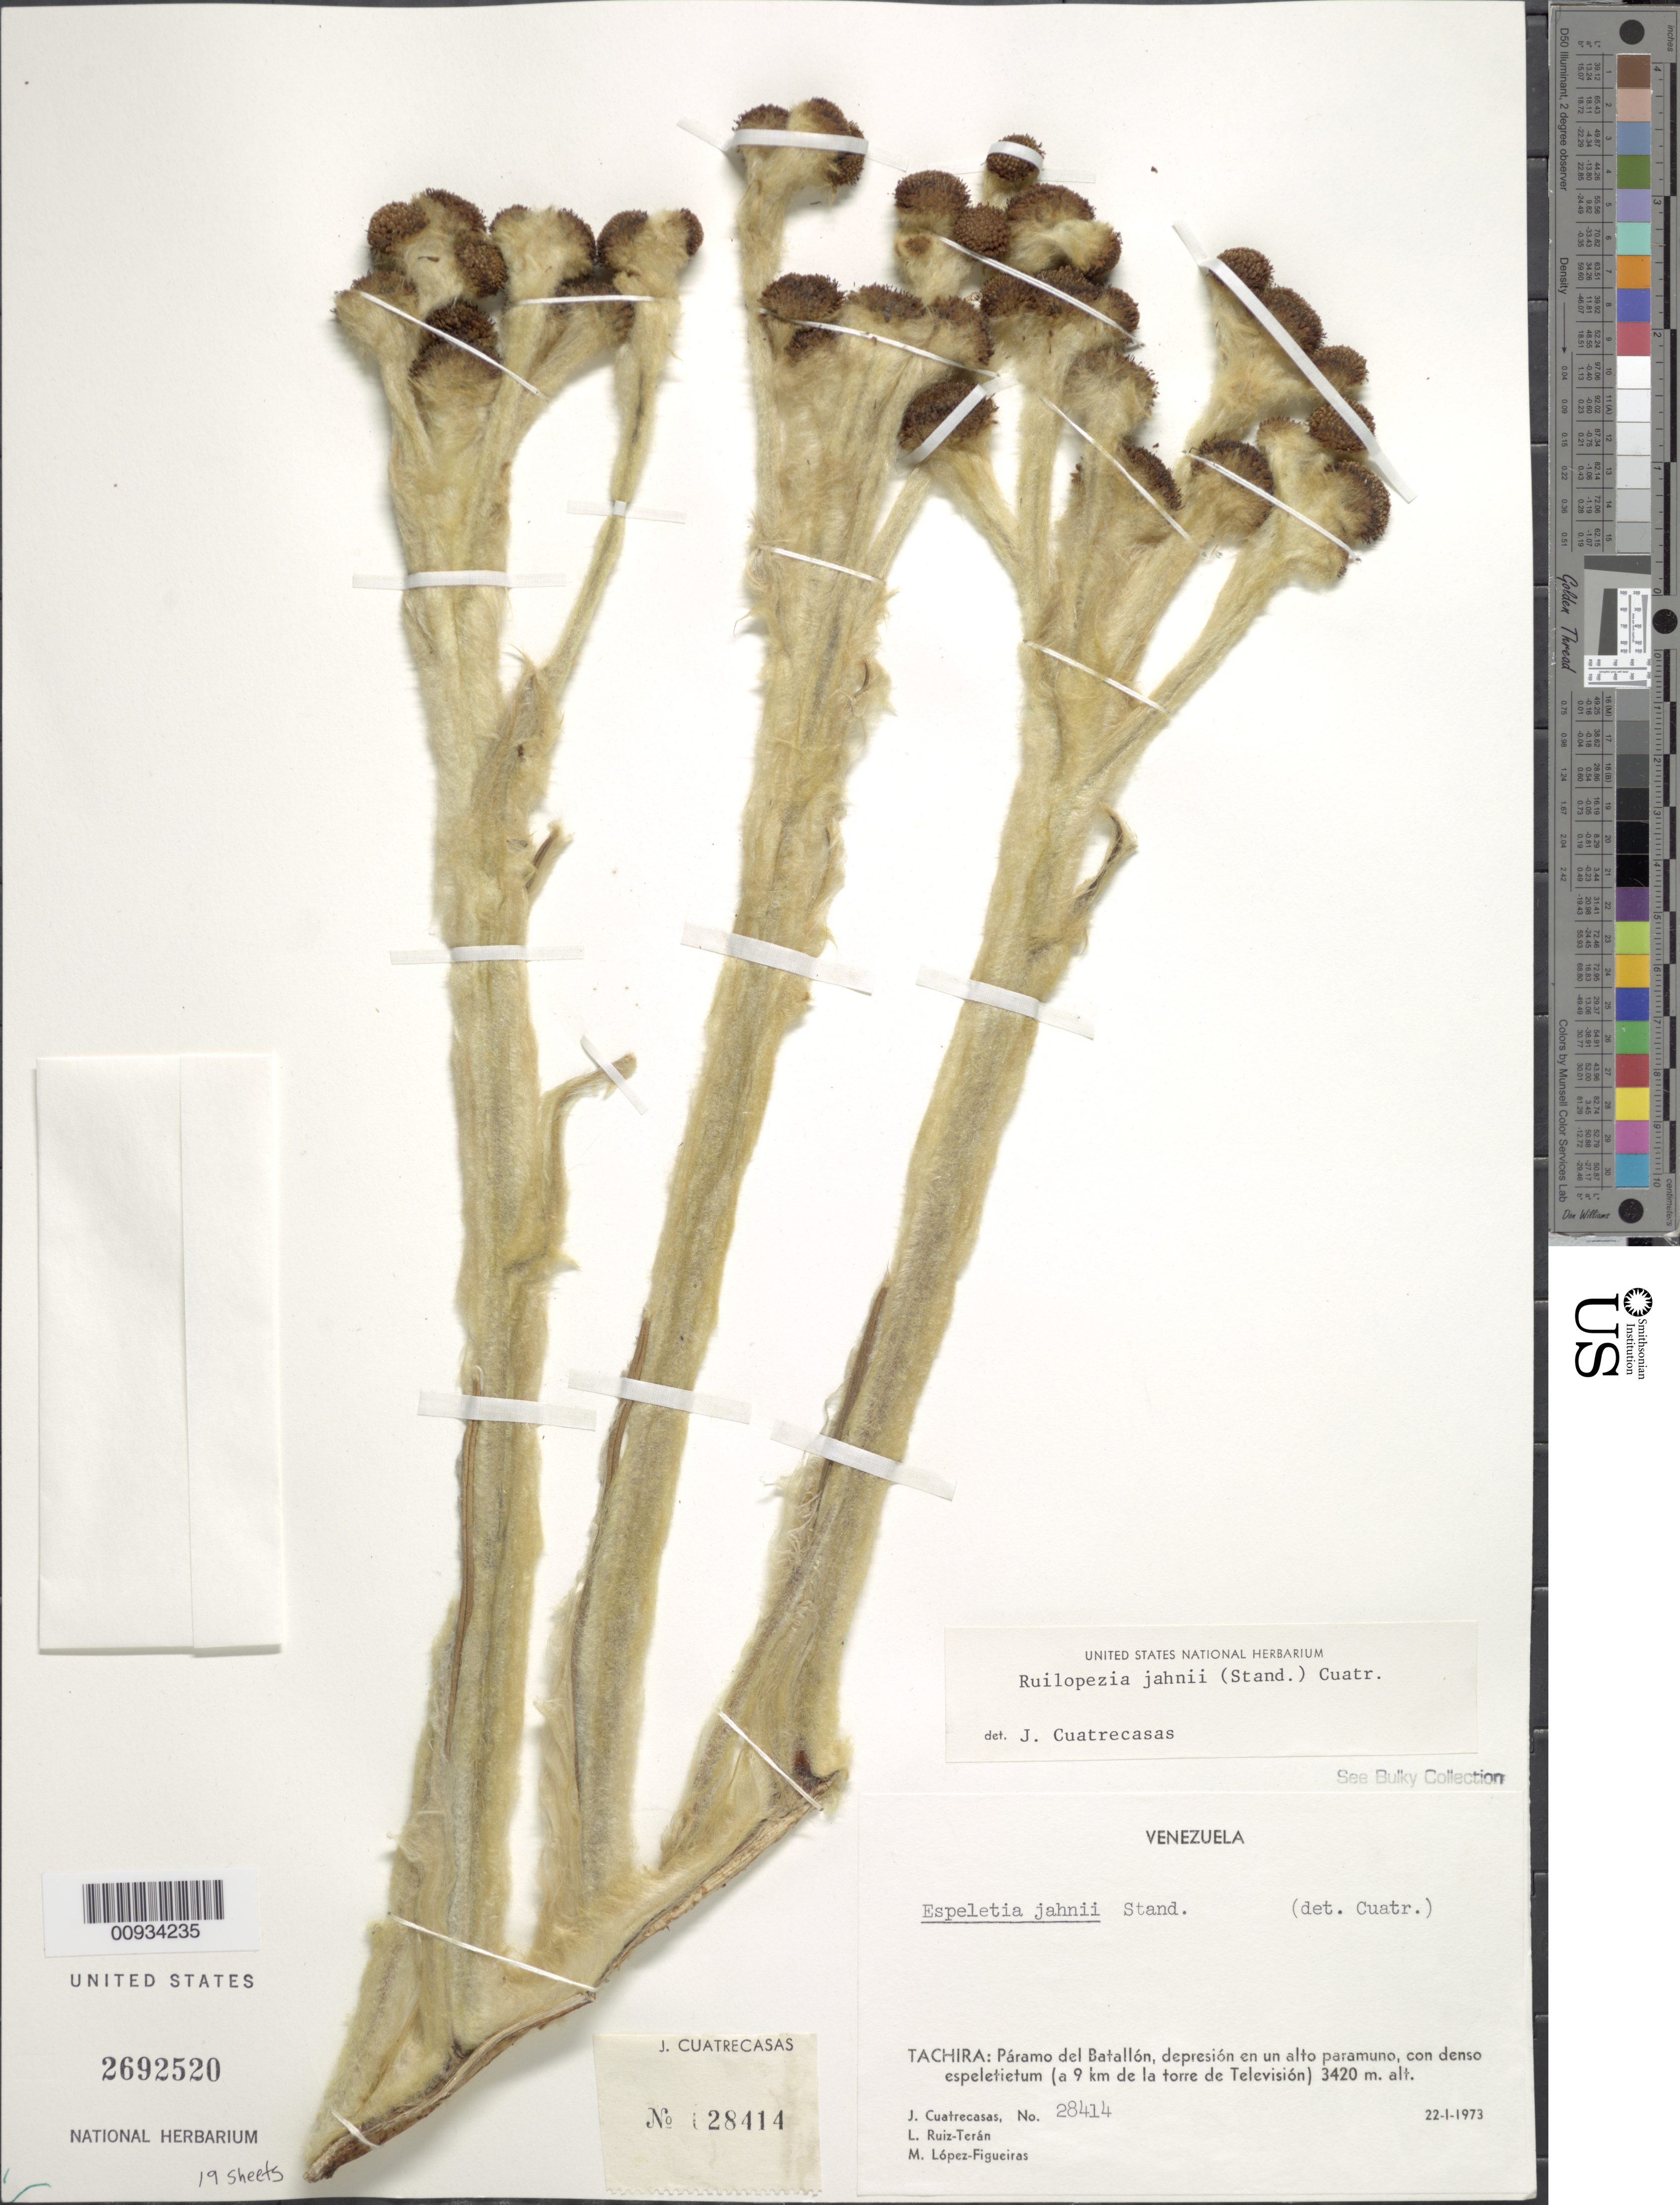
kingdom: Plantae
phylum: Tracheophyta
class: Magnoliopsida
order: Asterales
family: Asteraceae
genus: Ruilopezia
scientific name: Ruilopezia jahnii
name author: (Standl.) Cuatrec.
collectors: J. Cuatrecasas, L. E. Ruíz-Terán & M. López Figueiras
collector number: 28414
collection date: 1973-01-22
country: Venezuela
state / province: Tachira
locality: Paramo del Batallon (a 9 km de la torre de Television)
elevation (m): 3420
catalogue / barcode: US 2692520